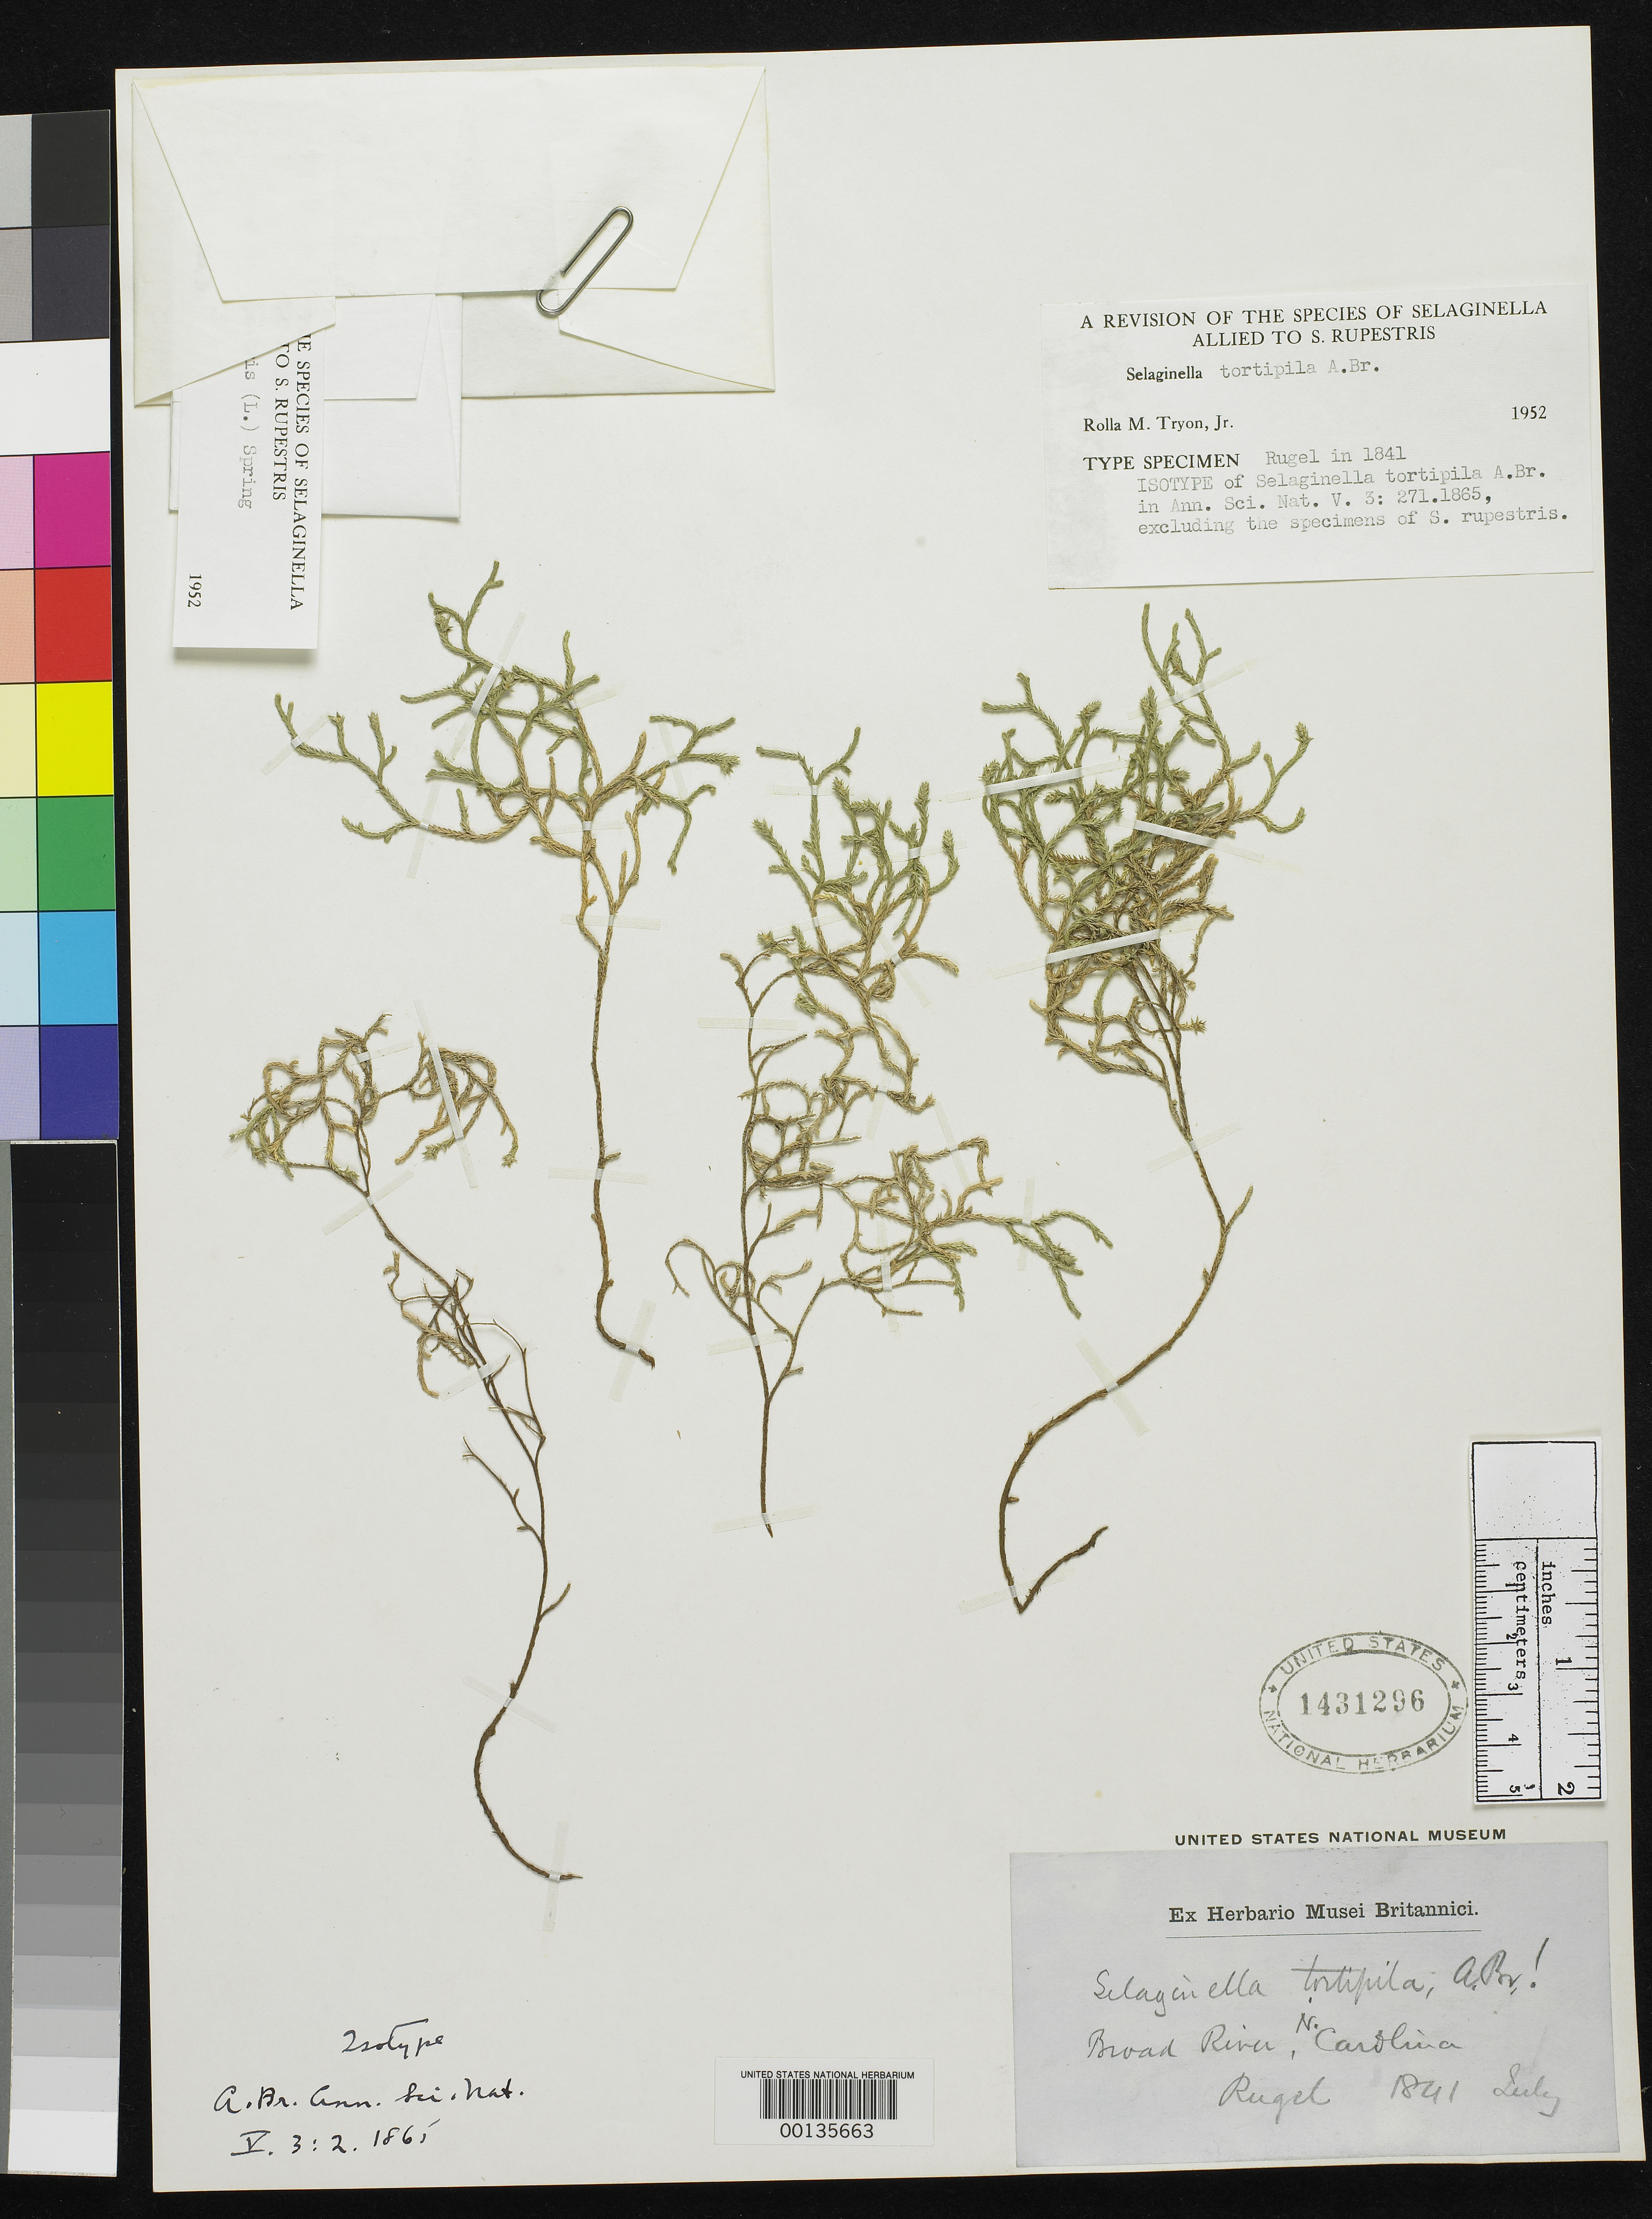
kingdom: Plantae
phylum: Tracheophyta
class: Lycopodiopsida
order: Selaginellales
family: Selaginellaceae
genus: Selaginella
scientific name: Selaginella tortipila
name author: A. Braun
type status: Type Collection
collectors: F. Rugel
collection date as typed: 1841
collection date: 1841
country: United States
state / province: North Carolina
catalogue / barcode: US 1431296